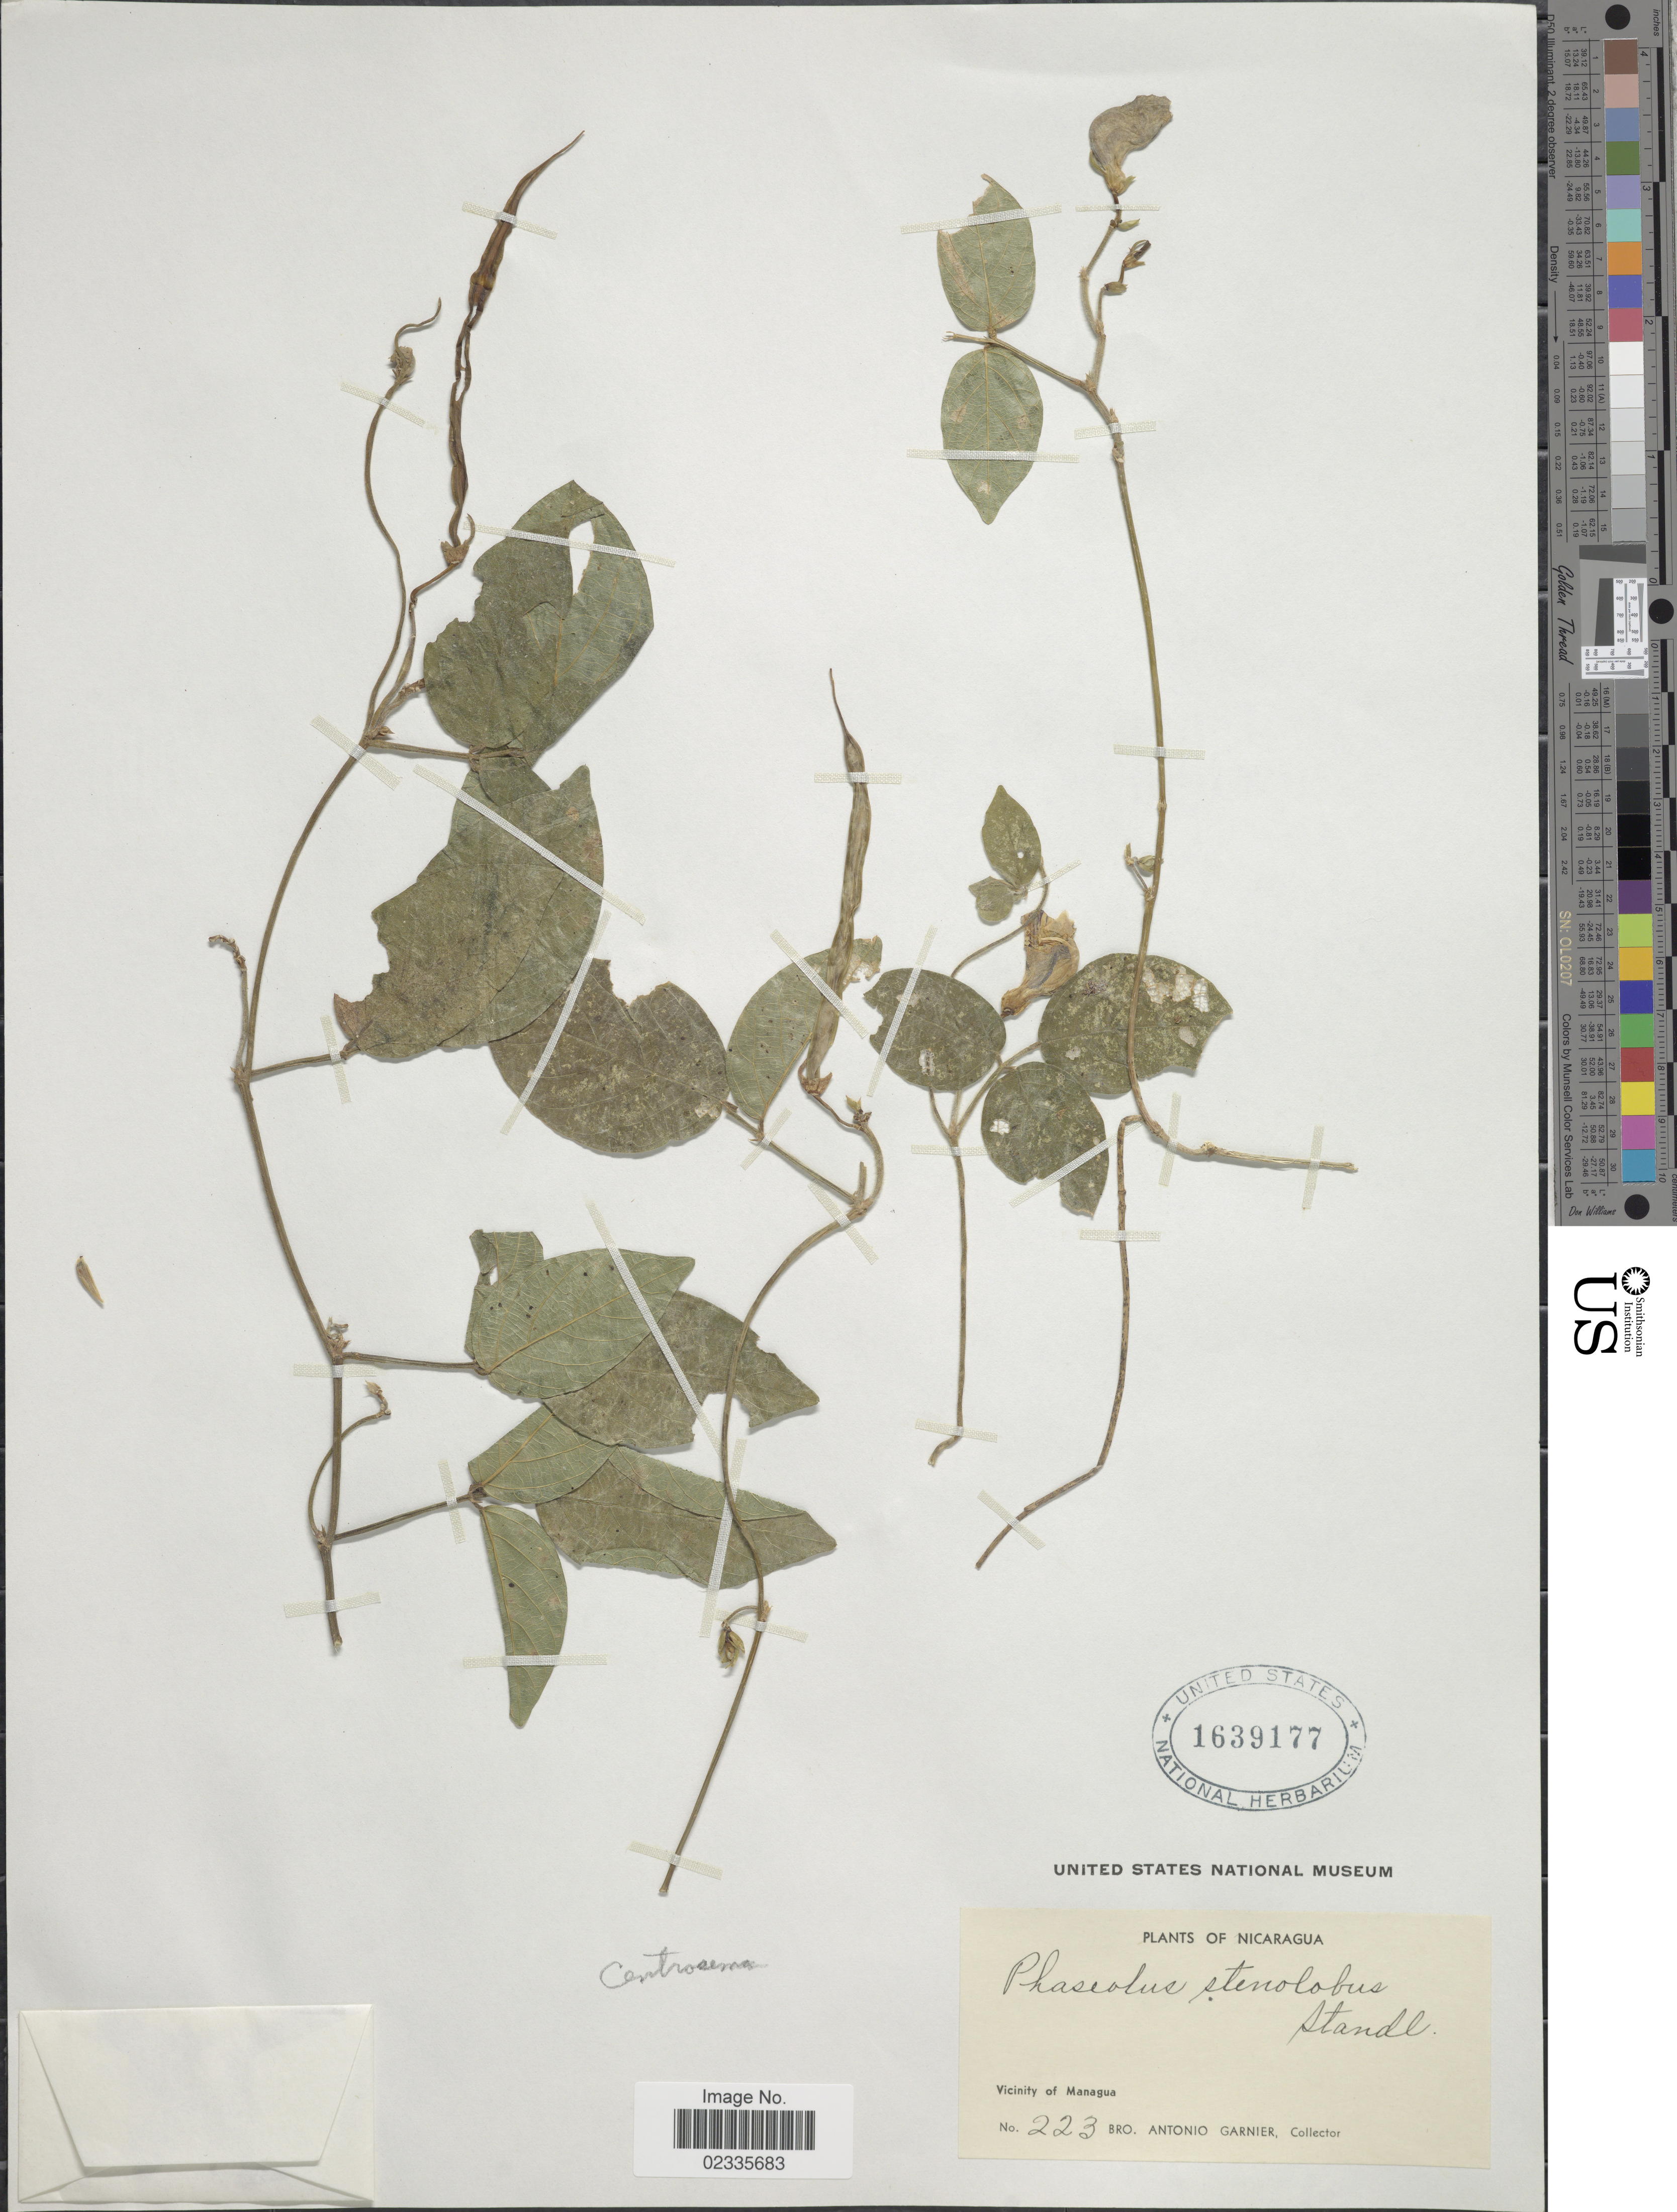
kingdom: Plantae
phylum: Tracheophyta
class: Magnoliopsida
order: Fabales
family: Fabaceae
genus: Centrosema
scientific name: Centrosema sp.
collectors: Bro. A. Garnier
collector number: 223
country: Nicaragua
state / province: Managua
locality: Vicinity of Managua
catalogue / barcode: US 1639177